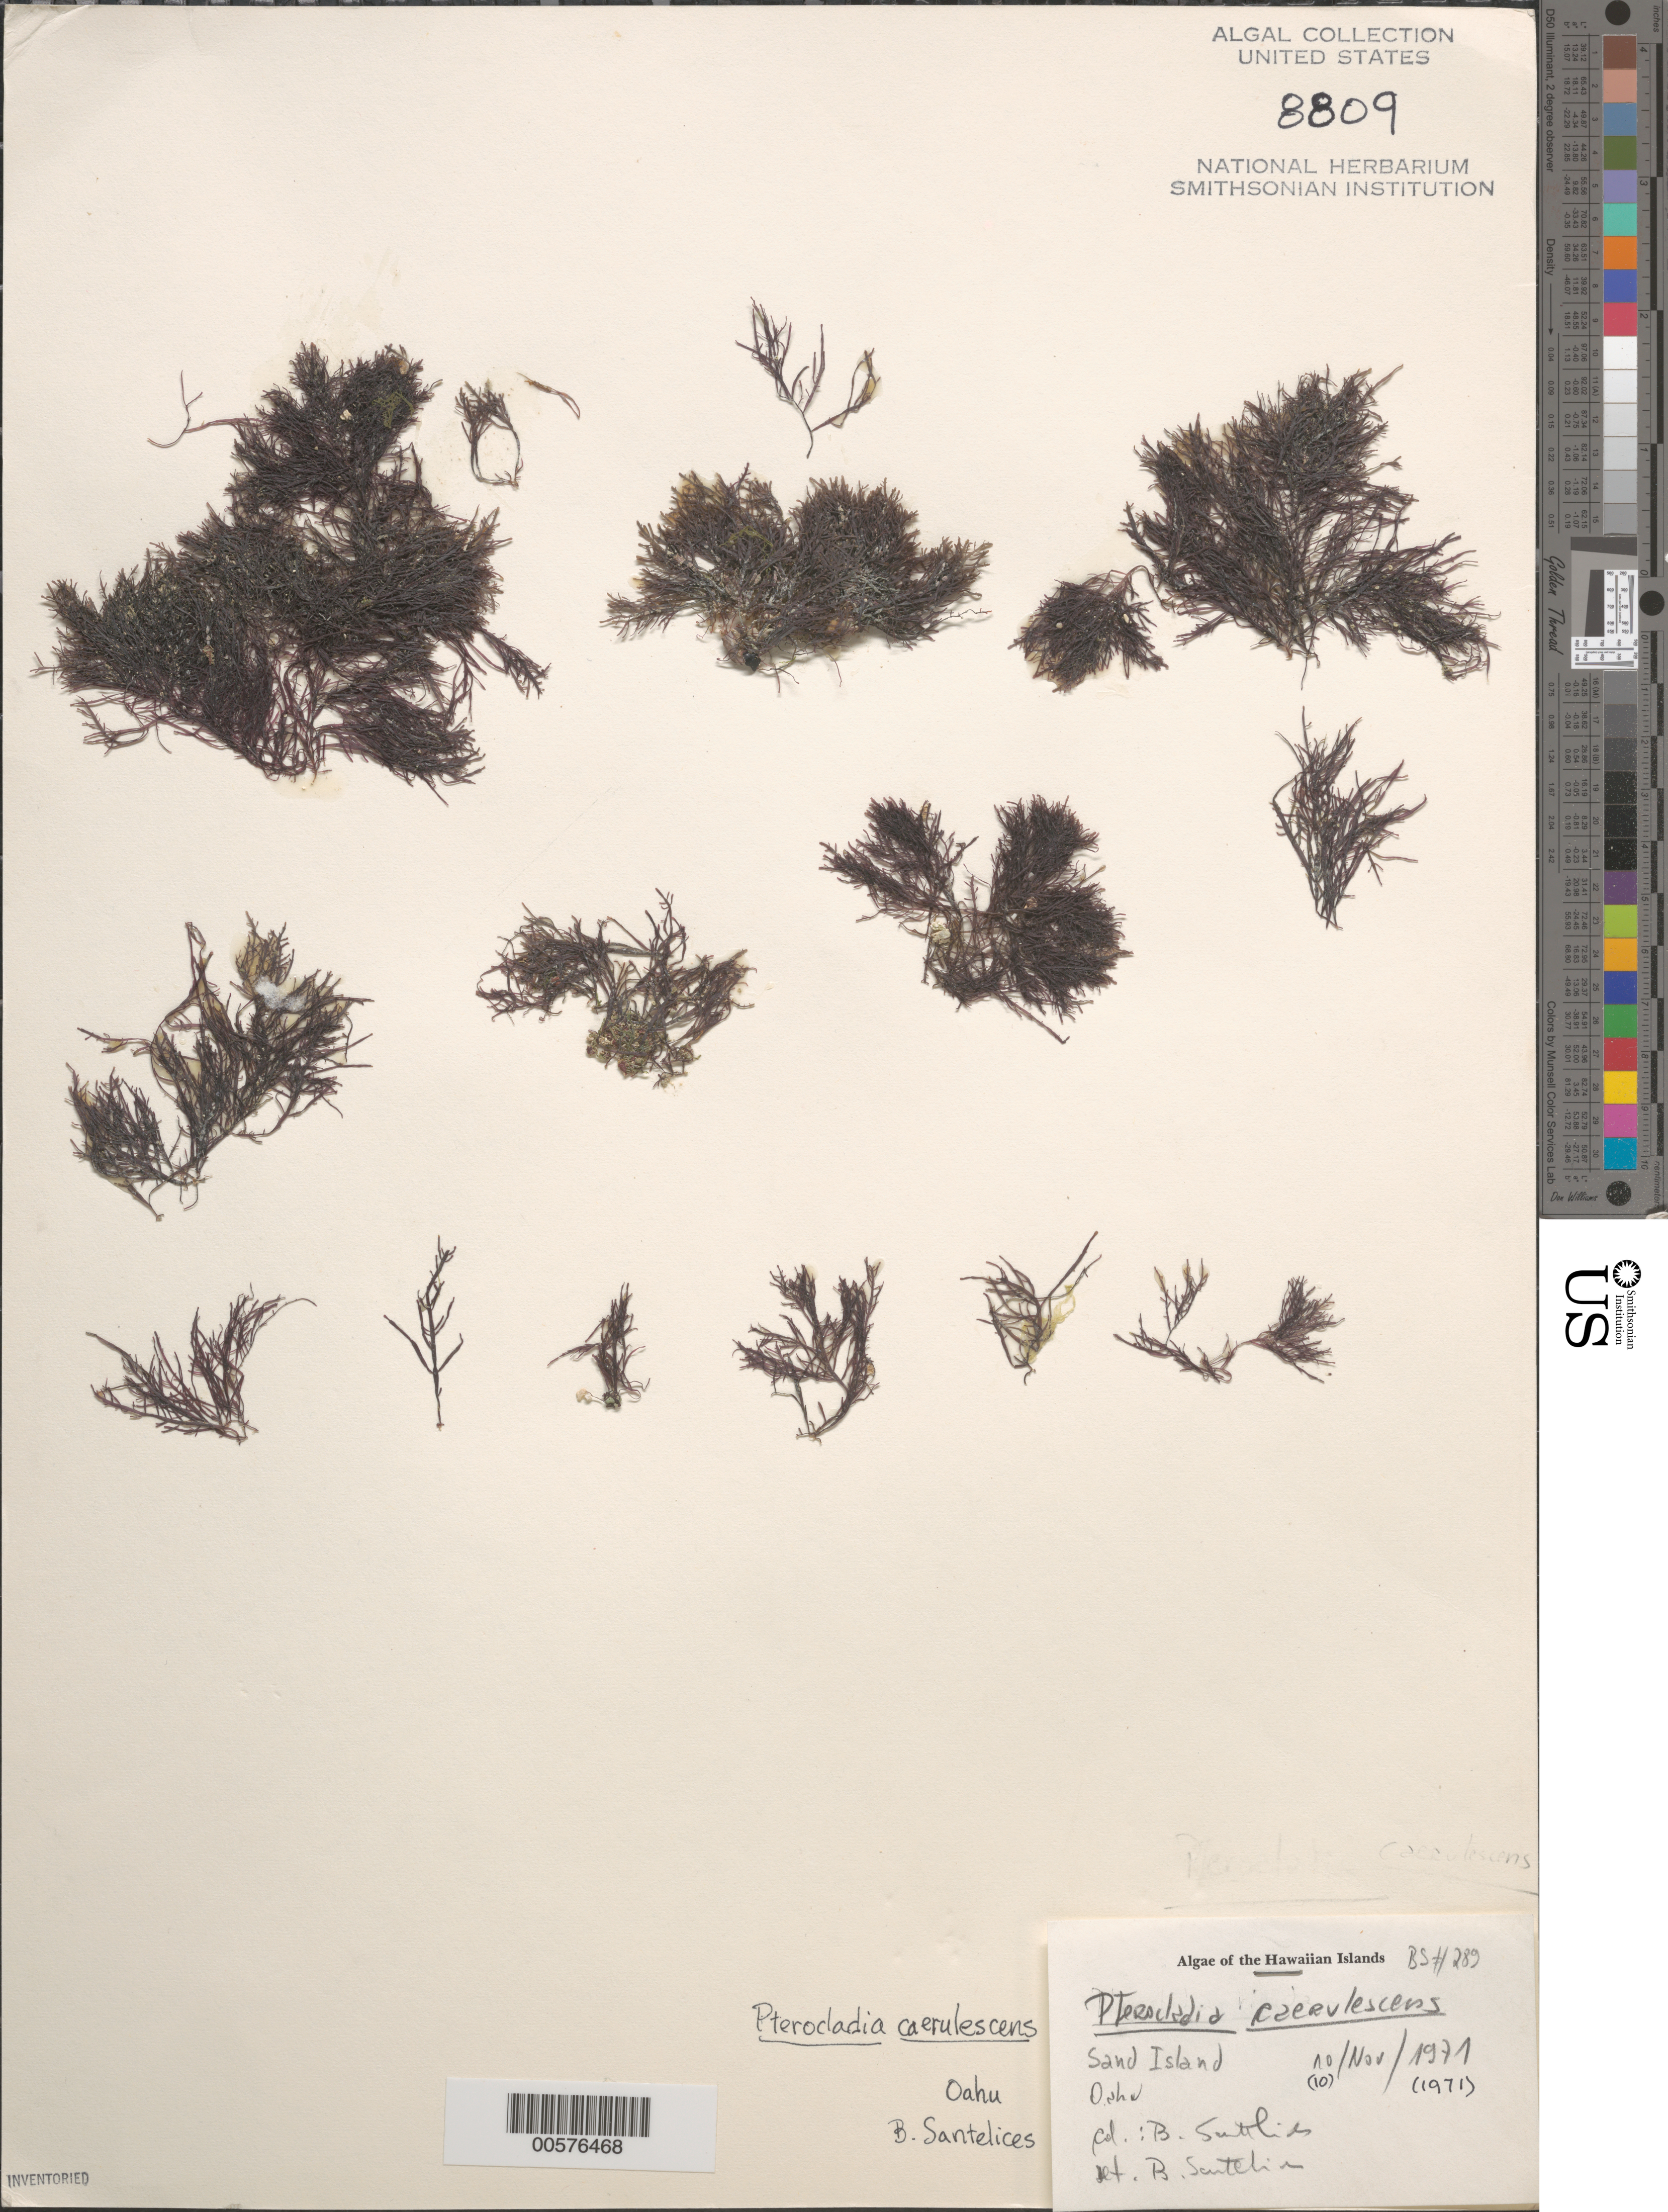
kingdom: Plantae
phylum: Rhodophyta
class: Florideophyceae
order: Gelidiales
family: Pterocladiaceae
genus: Pterocladiella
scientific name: Pterocladiella caerulescens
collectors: B. Santelices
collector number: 289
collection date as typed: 10 Nov 1971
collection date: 1971-11-10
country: United States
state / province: Hawaii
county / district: Honolulu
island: Oahu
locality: Sand Island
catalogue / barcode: US 8809